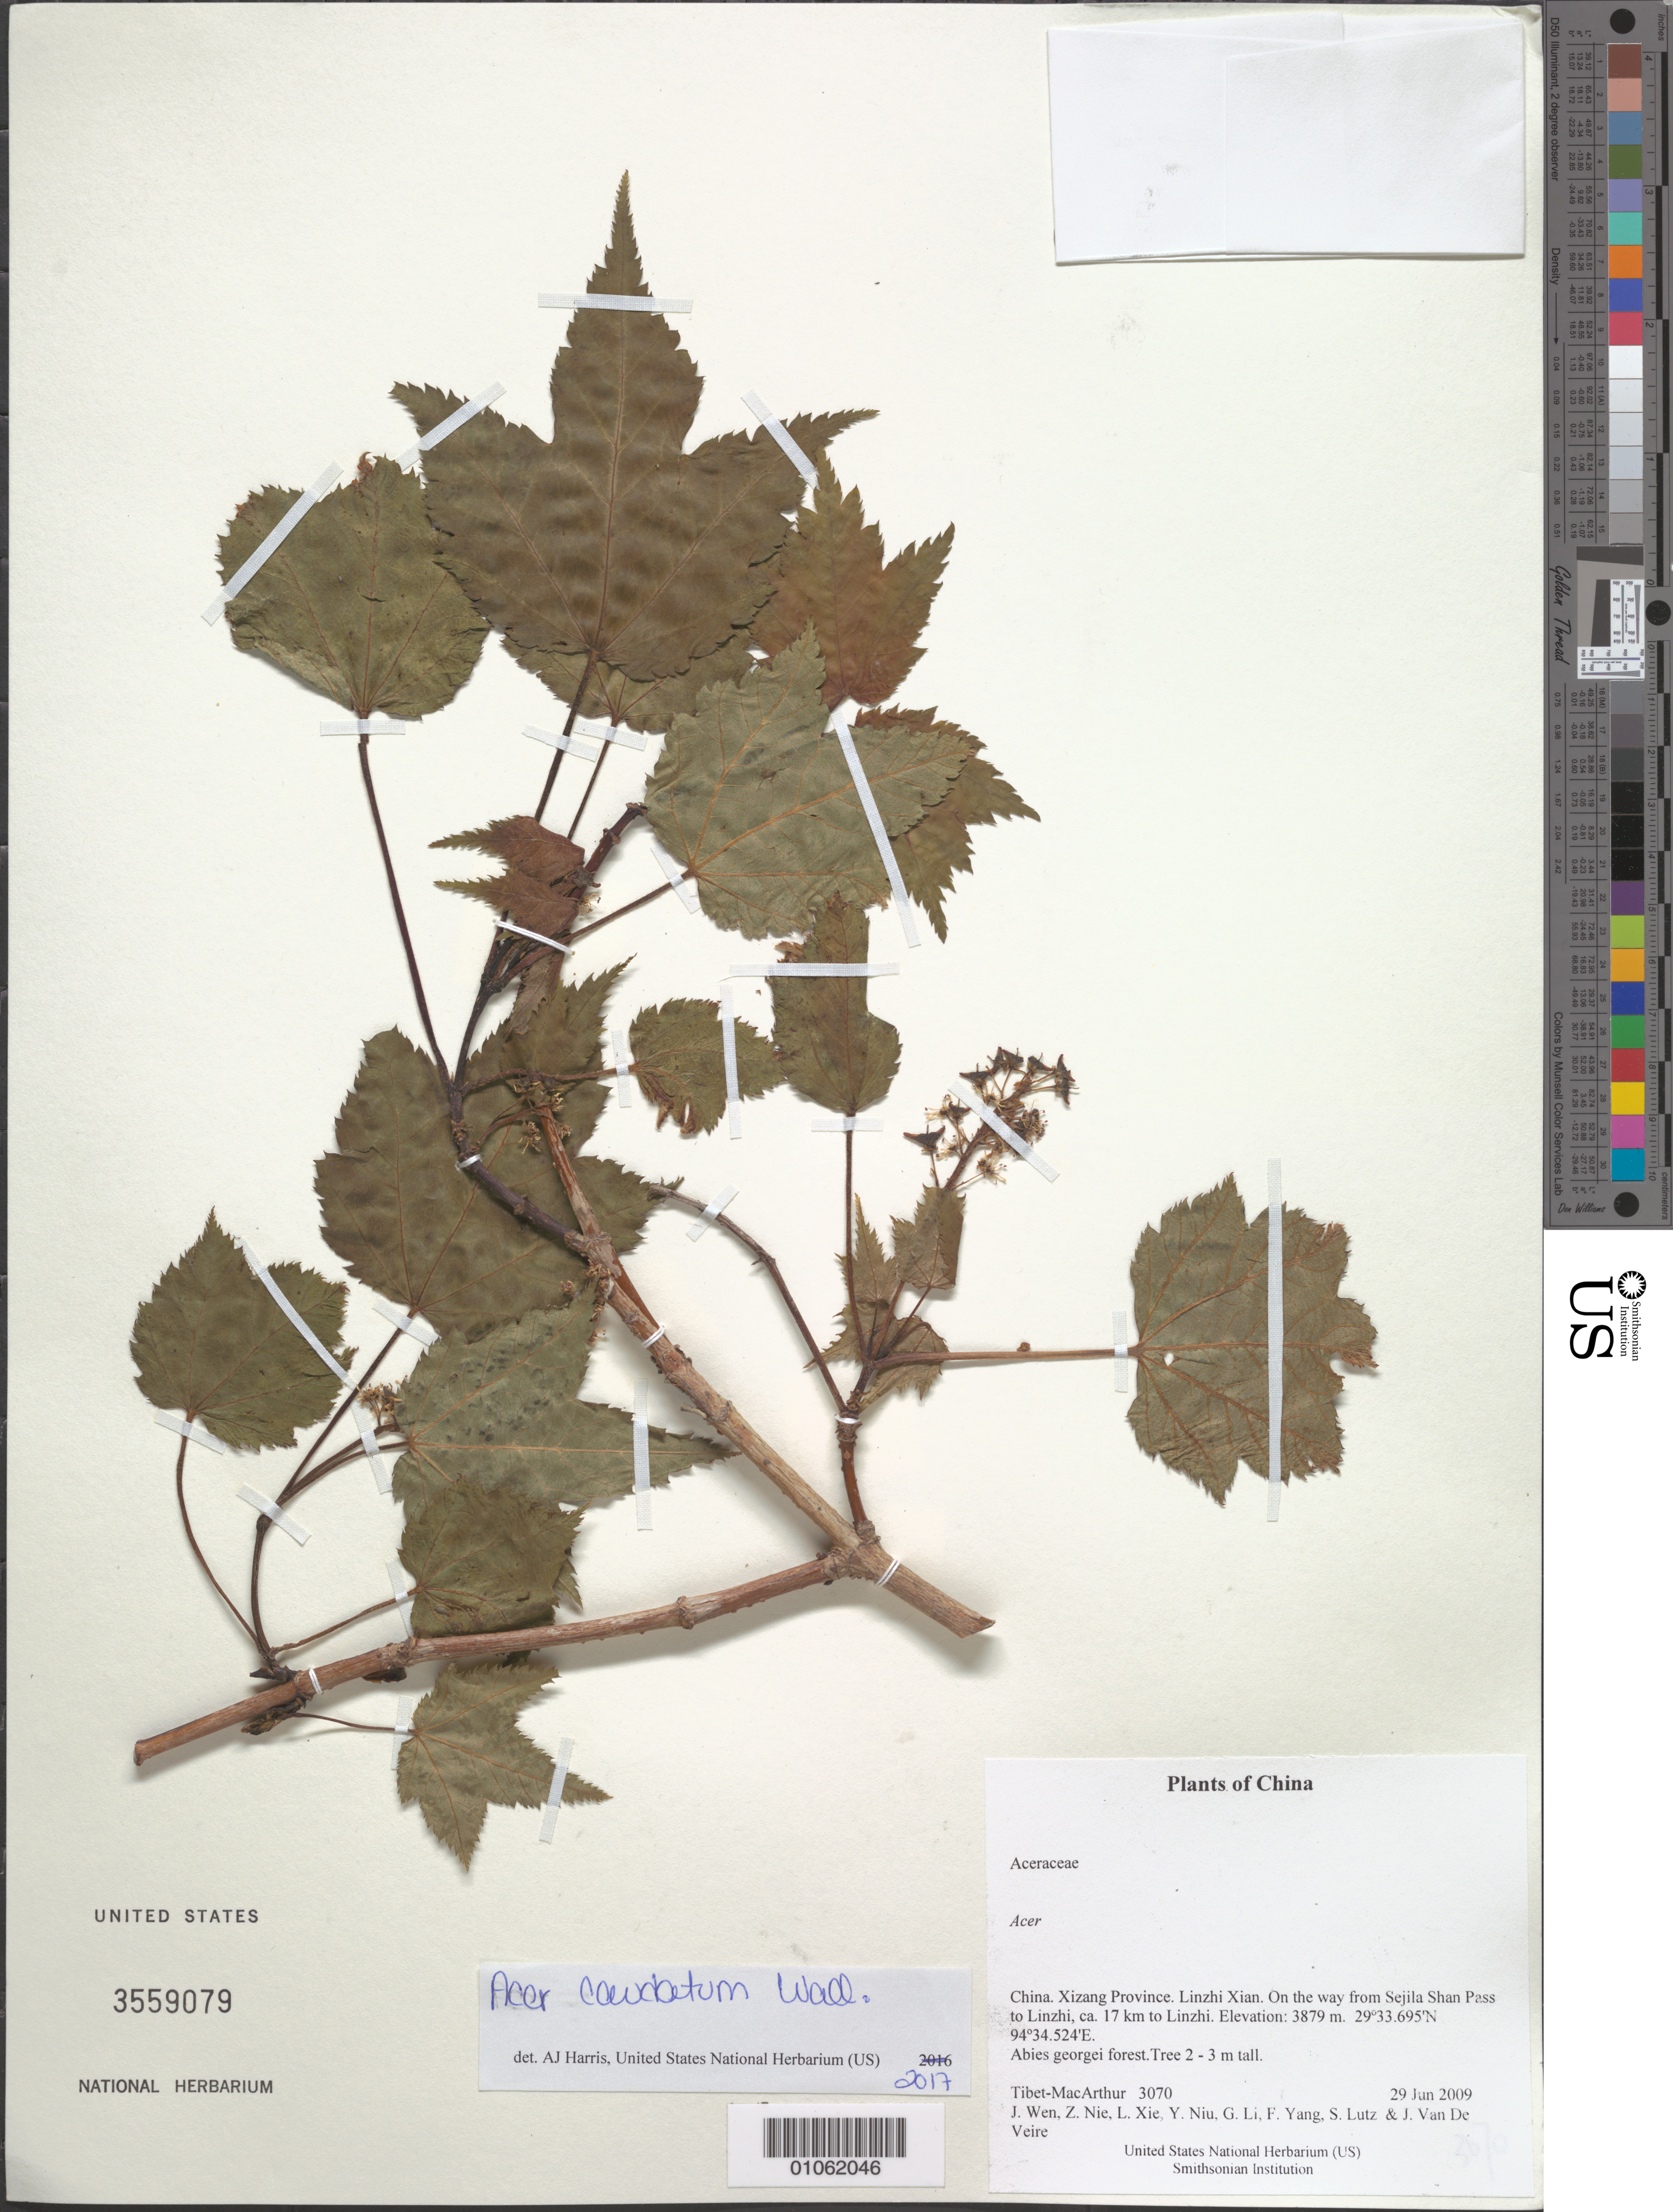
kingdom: Plantae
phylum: Tracheophyta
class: Magnoliopsida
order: Sapindales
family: Sapindaceae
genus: Acer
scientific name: Acer caudatum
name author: Wall.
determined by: Harris, A. J., (UNITED STATES)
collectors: Tibet-MacArthur, J. Wen, Z. Nie, L. Xie, Y. Niu, G. Li, F. Yang, S. Lutz & J. Van De Veire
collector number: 3070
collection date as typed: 29 Jun 2009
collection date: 2009-06-29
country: China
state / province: Xizang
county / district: Linzhi Xian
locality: On the way from Sejila Shan Pass to Linzhi, ca. 17 km to Linzhi.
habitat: Abies georgei forest.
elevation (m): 3879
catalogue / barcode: US 3559079